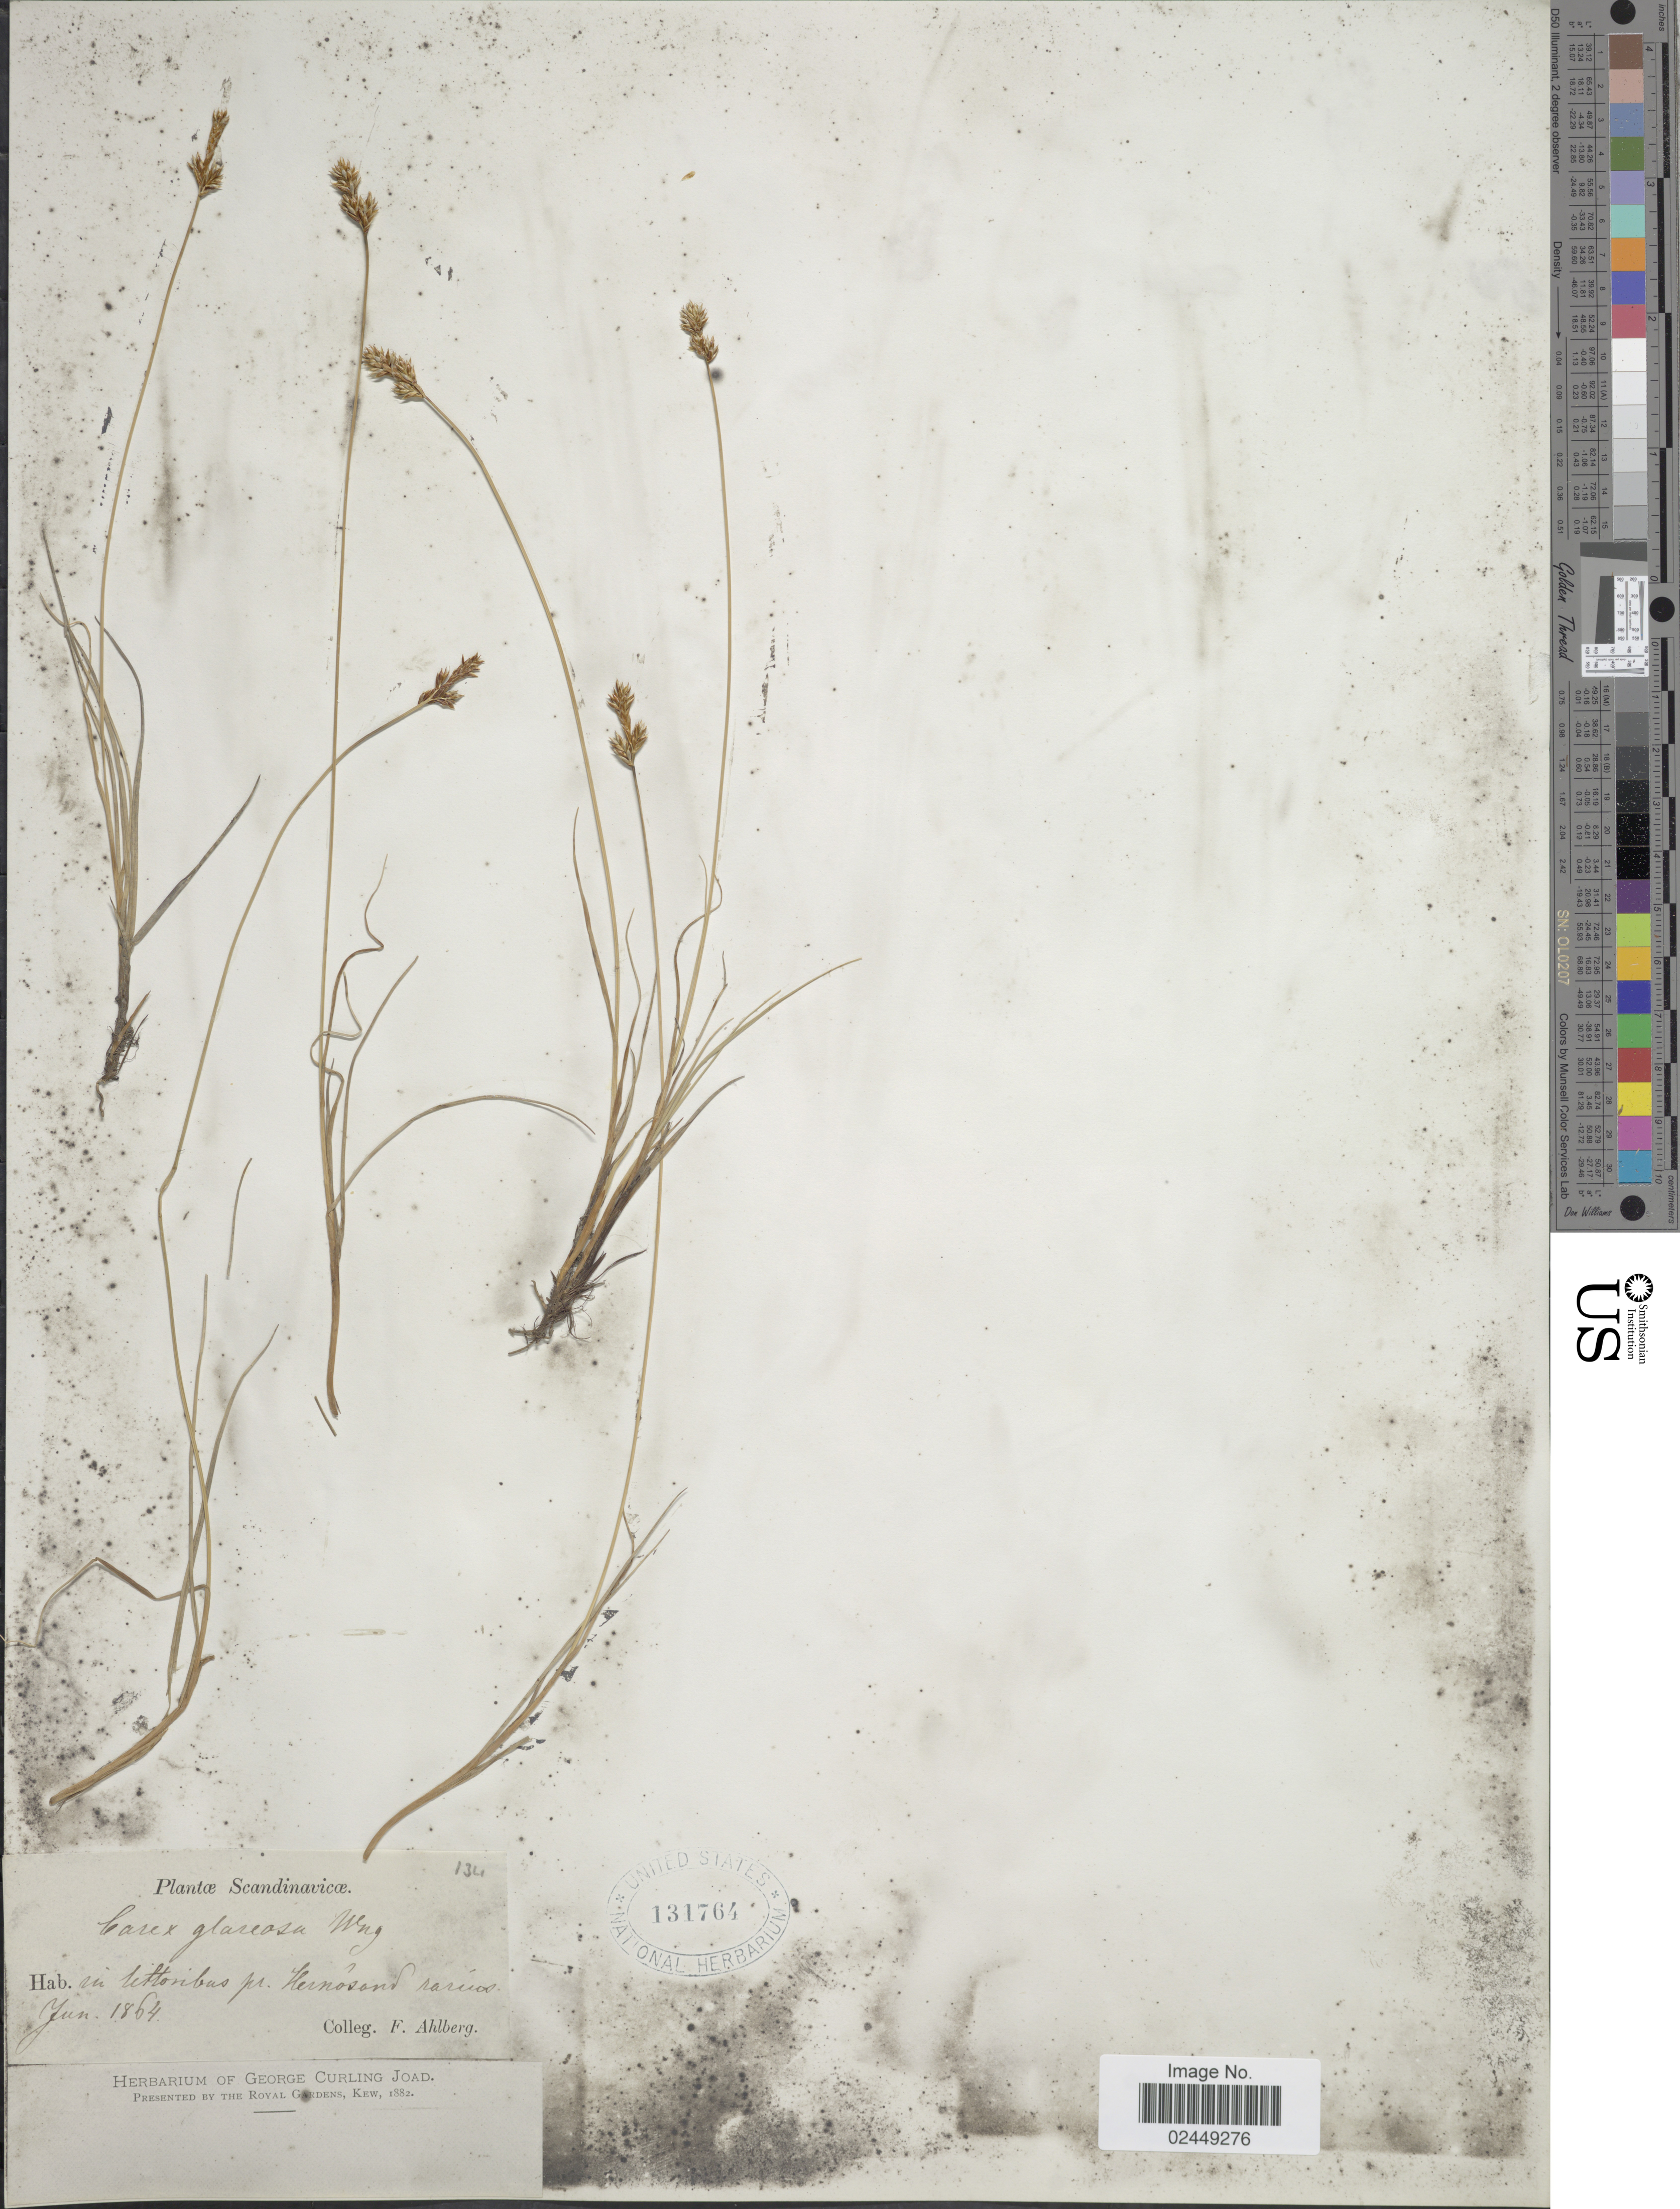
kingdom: Plantae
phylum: Tracheophyta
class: Liliopsida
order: Poales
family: Cyperaceae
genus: Carex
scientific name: Carex glareosa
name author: Schkuhr ex Wahlenb.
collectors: F. Ahlberg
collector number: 134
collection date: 1864-06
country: Sweden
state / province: Västernorrland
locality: Scandinavicae, in littoribus pr. Hernosand rarius [Scandinavia, on the shore near Härnösand, rare]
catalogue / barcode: US 131764